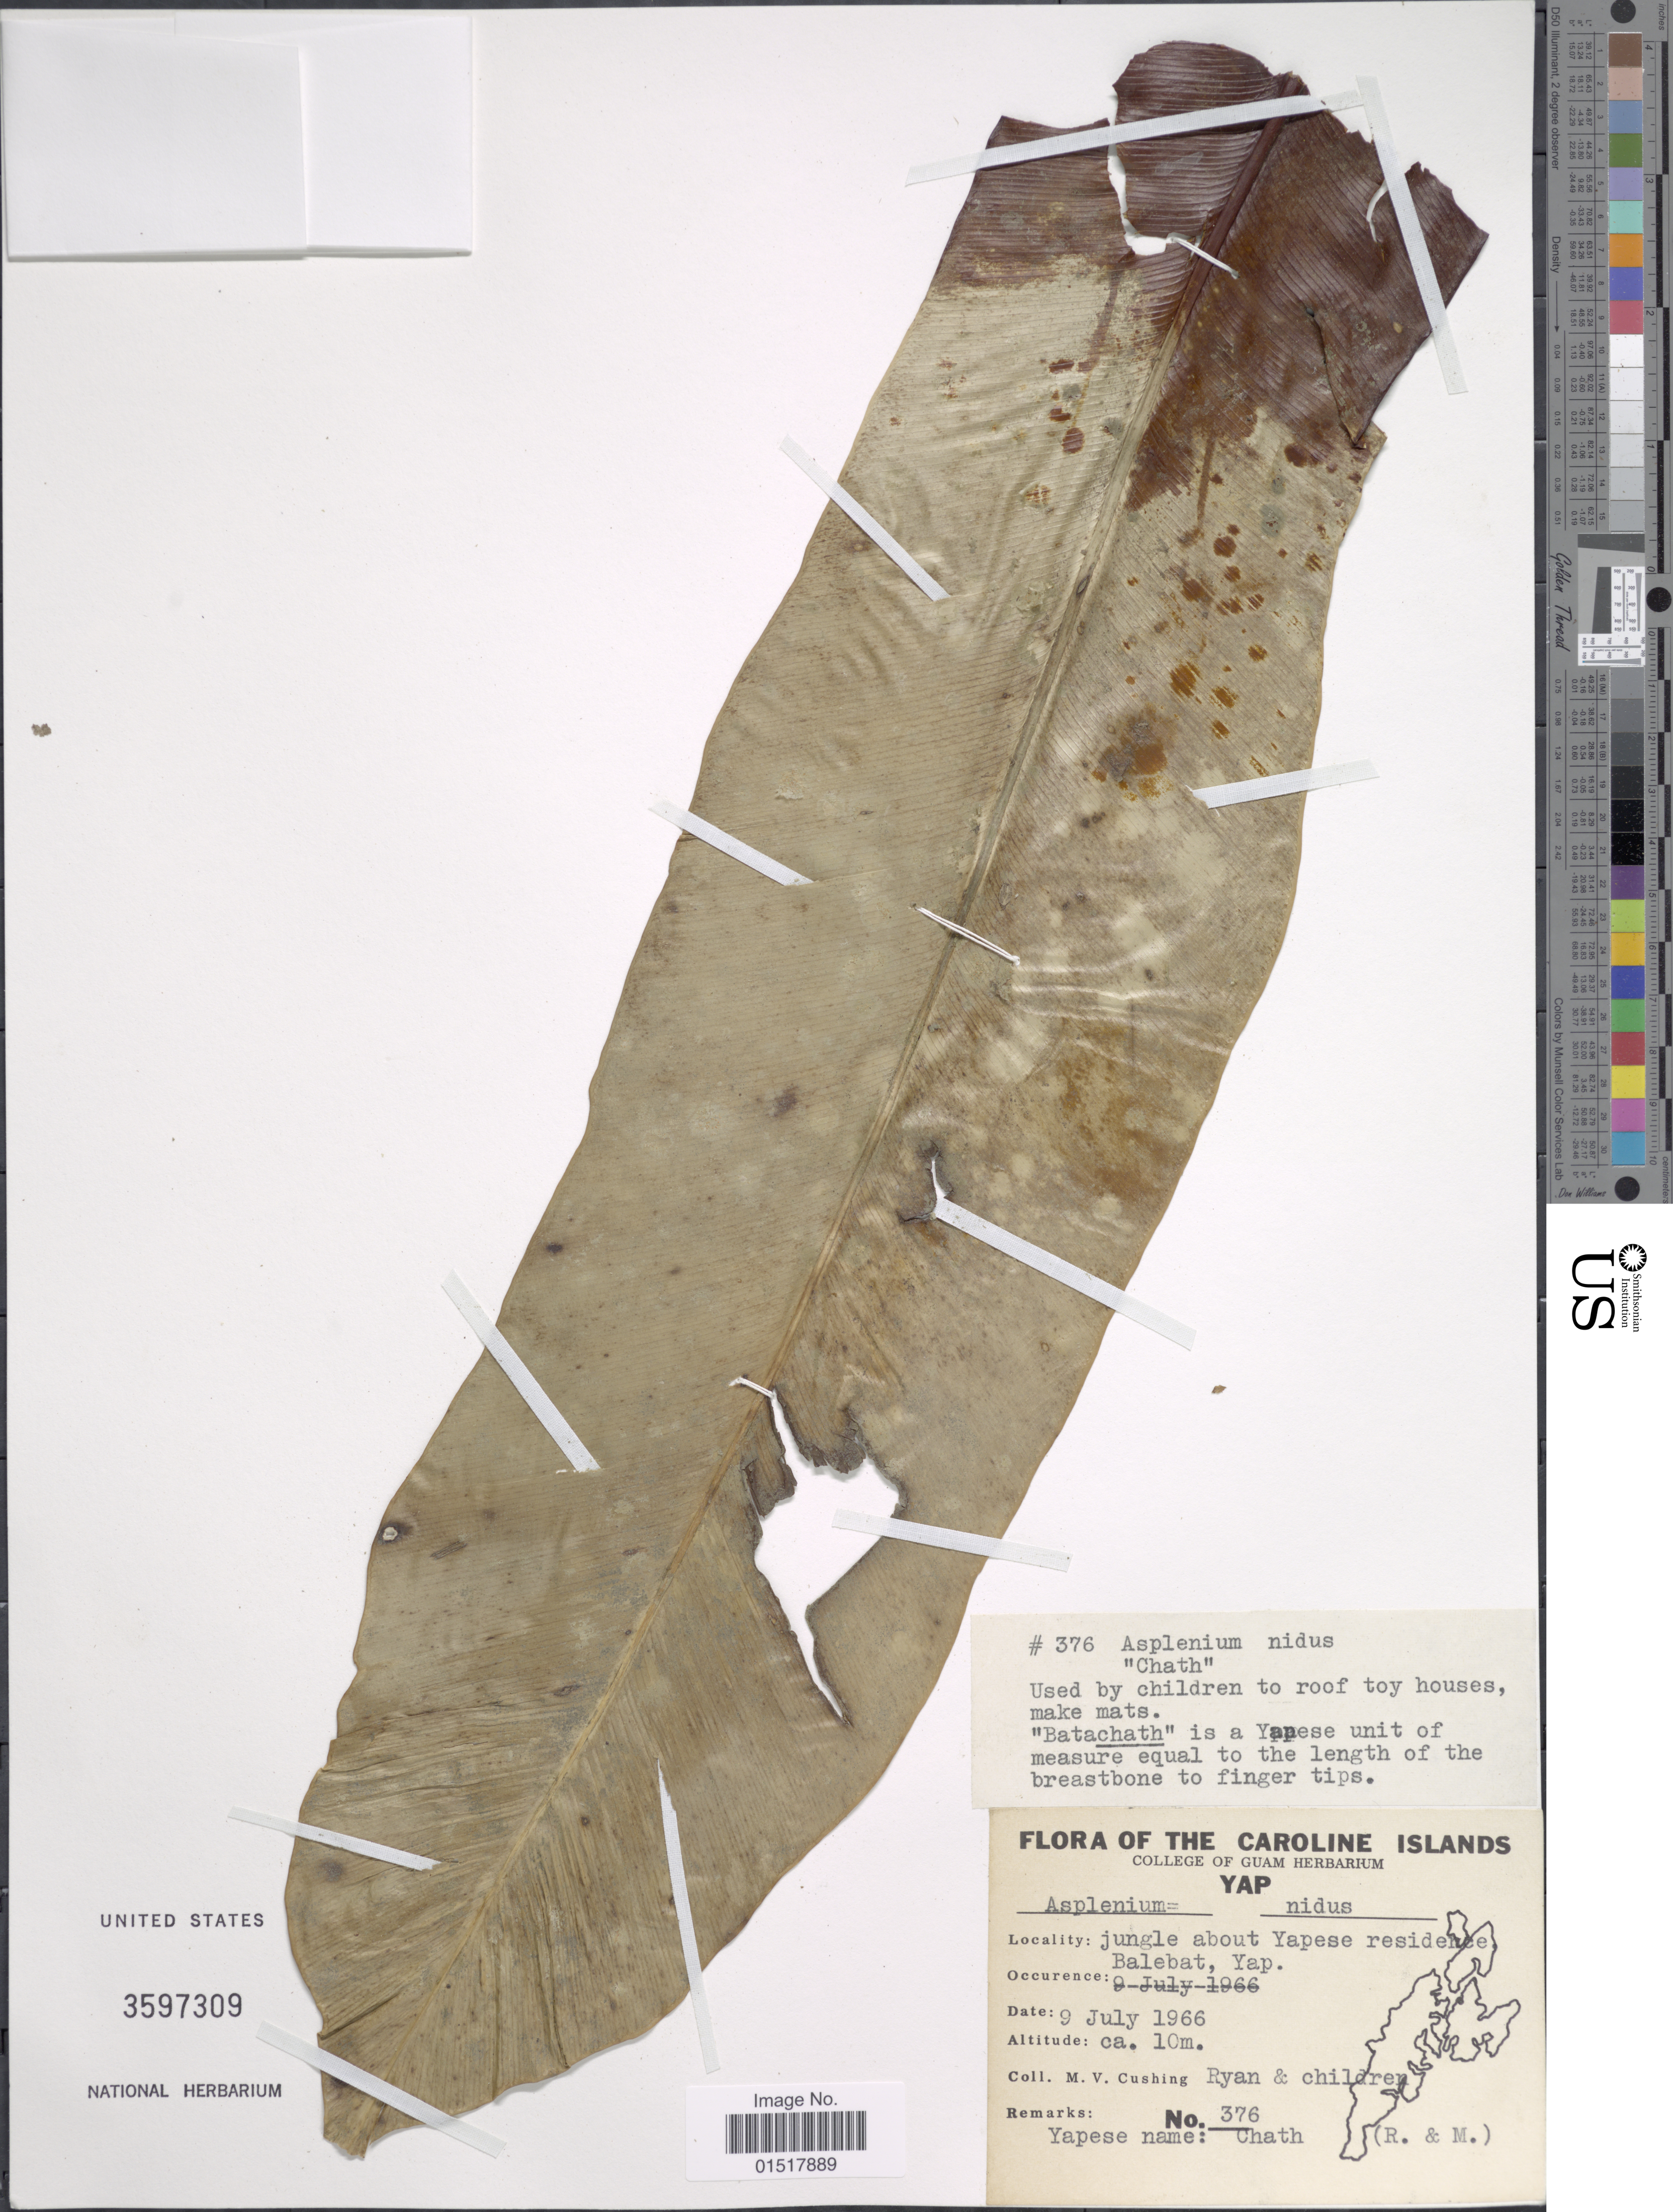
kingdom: Plantae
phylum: Tracheophyta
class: Polypodiopsida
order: Polypodiales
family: Aspleniaceae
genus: Asplenium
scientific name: Asplenium nidus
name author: L.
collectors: M. V. Cushing & Ryan & children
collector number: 376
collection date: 1966-07-09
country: Micronesia, Federated States of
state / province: Yap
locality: Caroline Islands. Jungle about Yapese residence, Balebat, Yap.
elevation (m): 10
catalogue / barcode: US 3597309